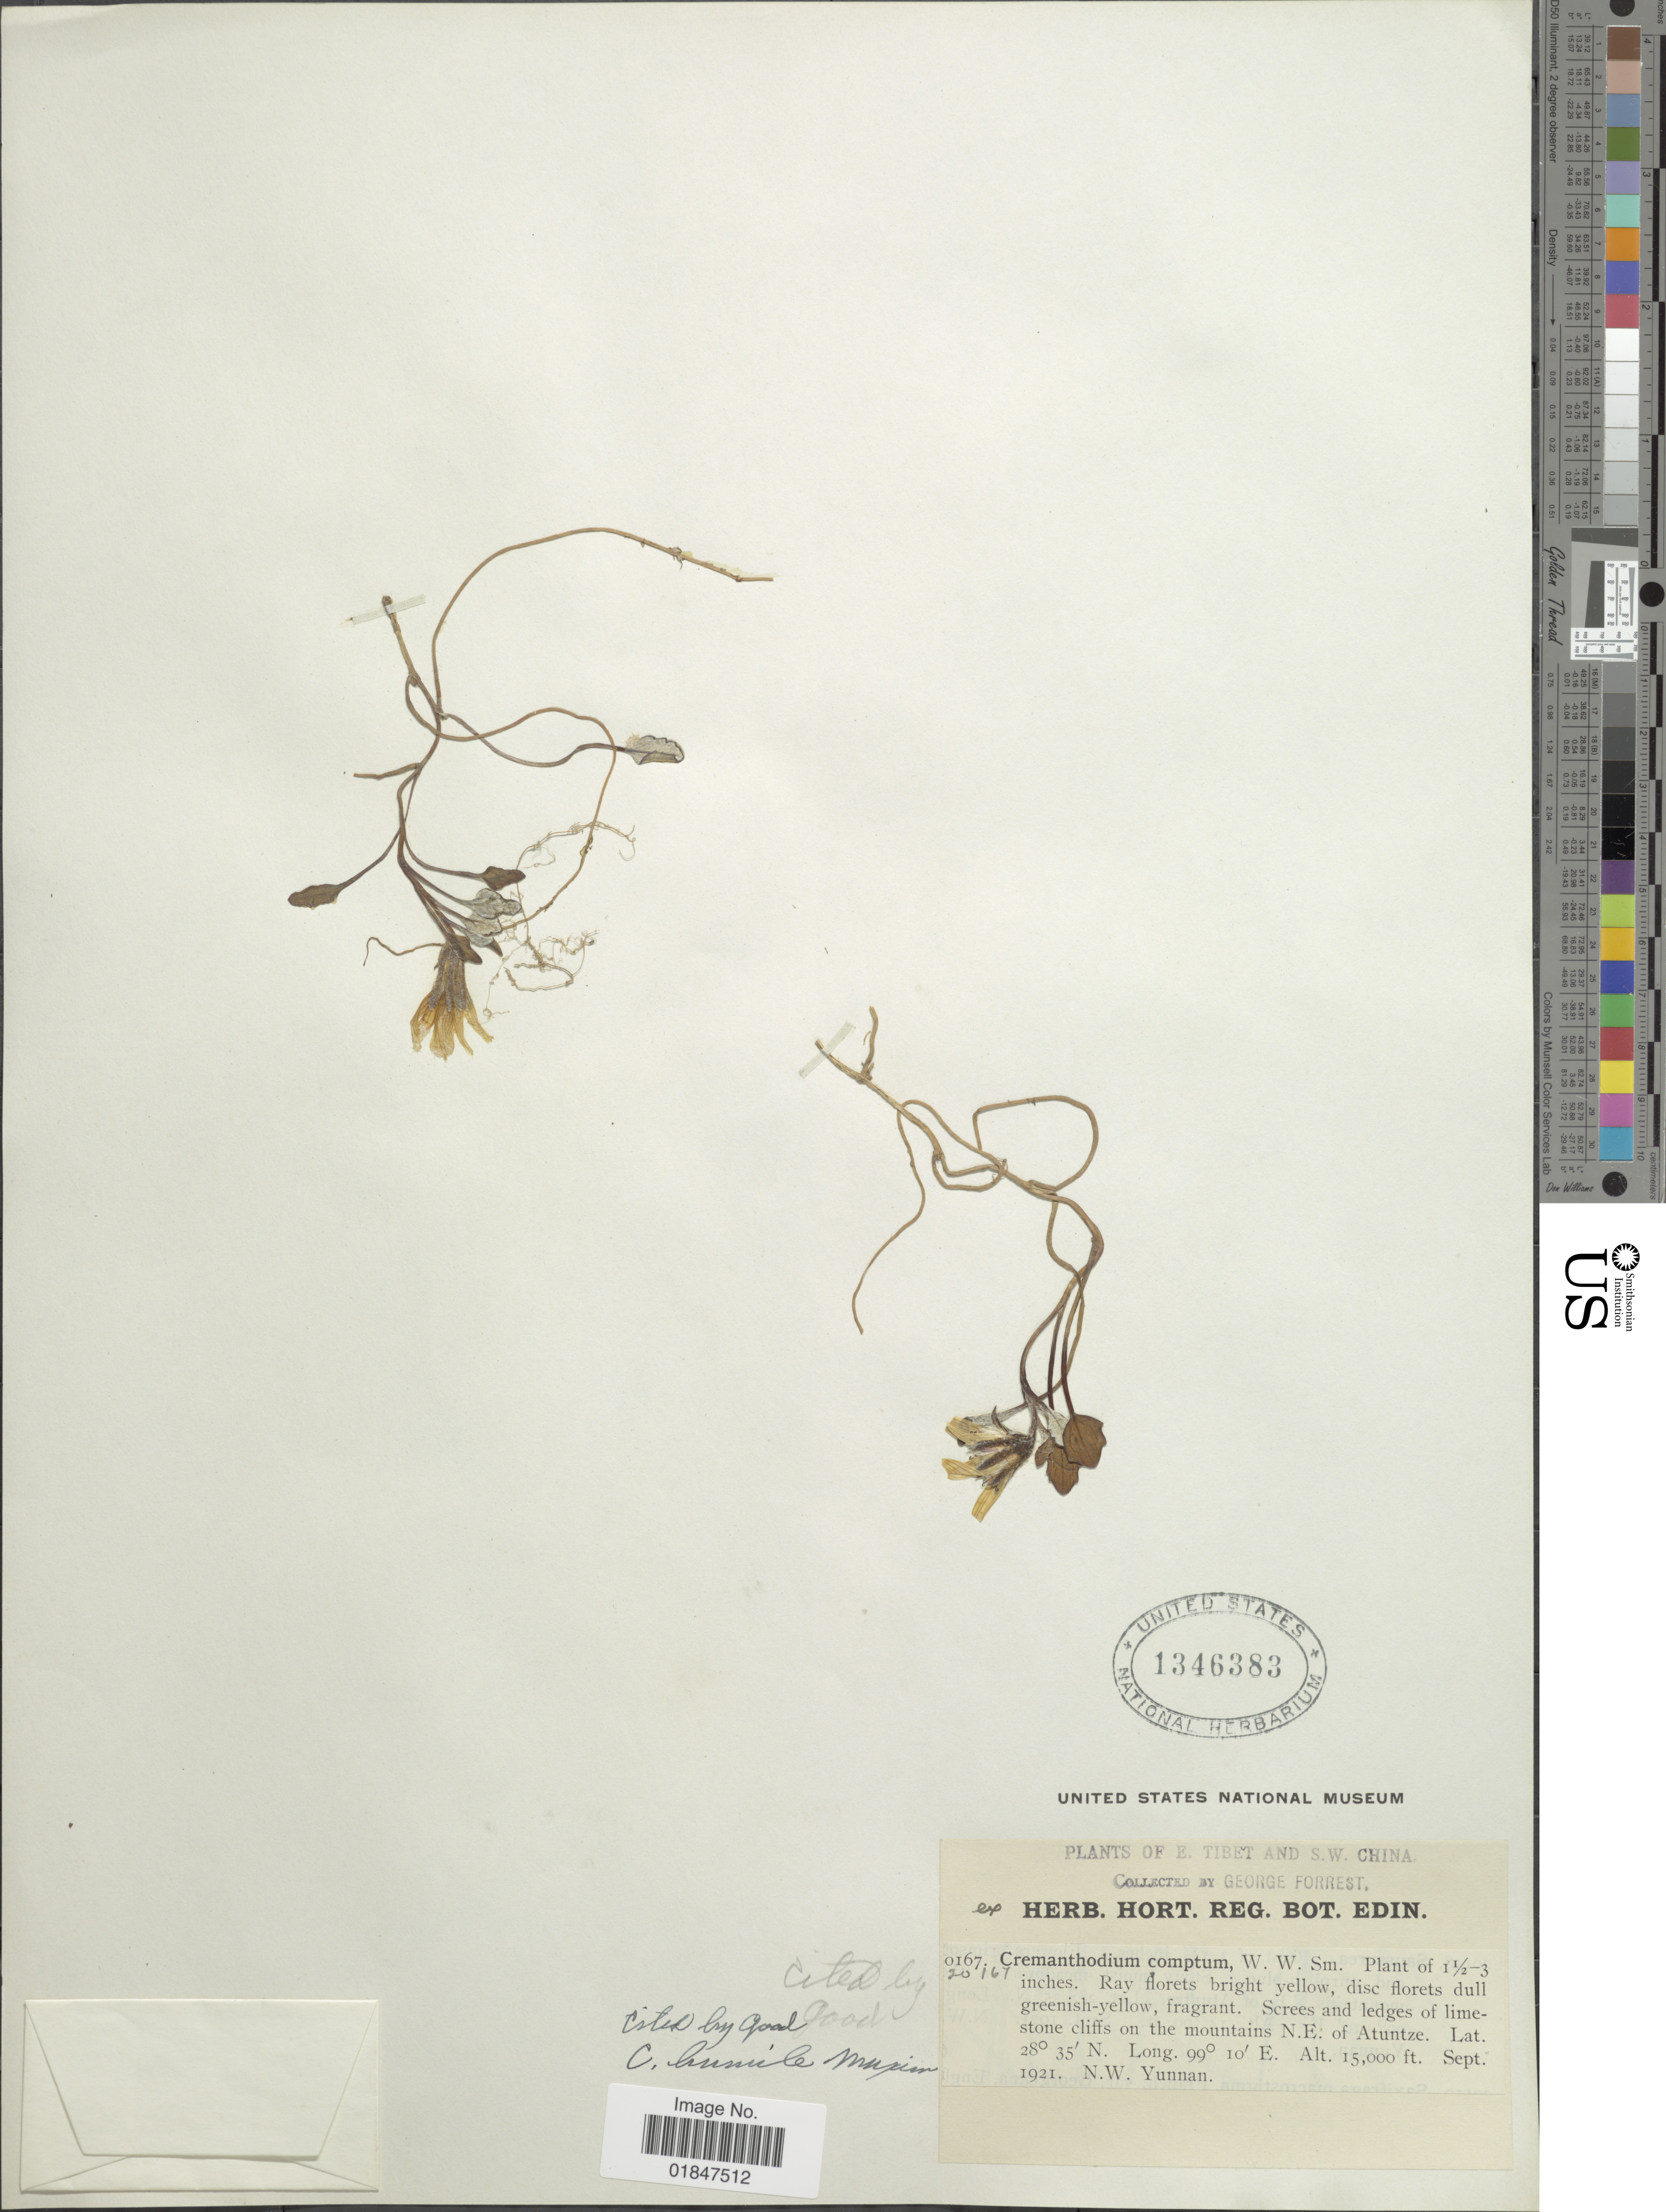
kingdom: Plantae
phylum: Tracheophyta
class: Magnoliopsida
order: Asterales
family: Asteraceae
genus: Cremanthodium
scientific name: Cremanthodium humile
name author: Maximowicz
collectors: G. Forrest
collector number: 20167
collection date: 1921-09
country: China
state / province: Yunnan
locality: E. Tibet and S.W. China, Screes and ledges of limestone cliffs on the mountains N.E. of Atuntze, N.W. Yunnan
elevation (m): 4572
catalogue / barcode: US 1346383